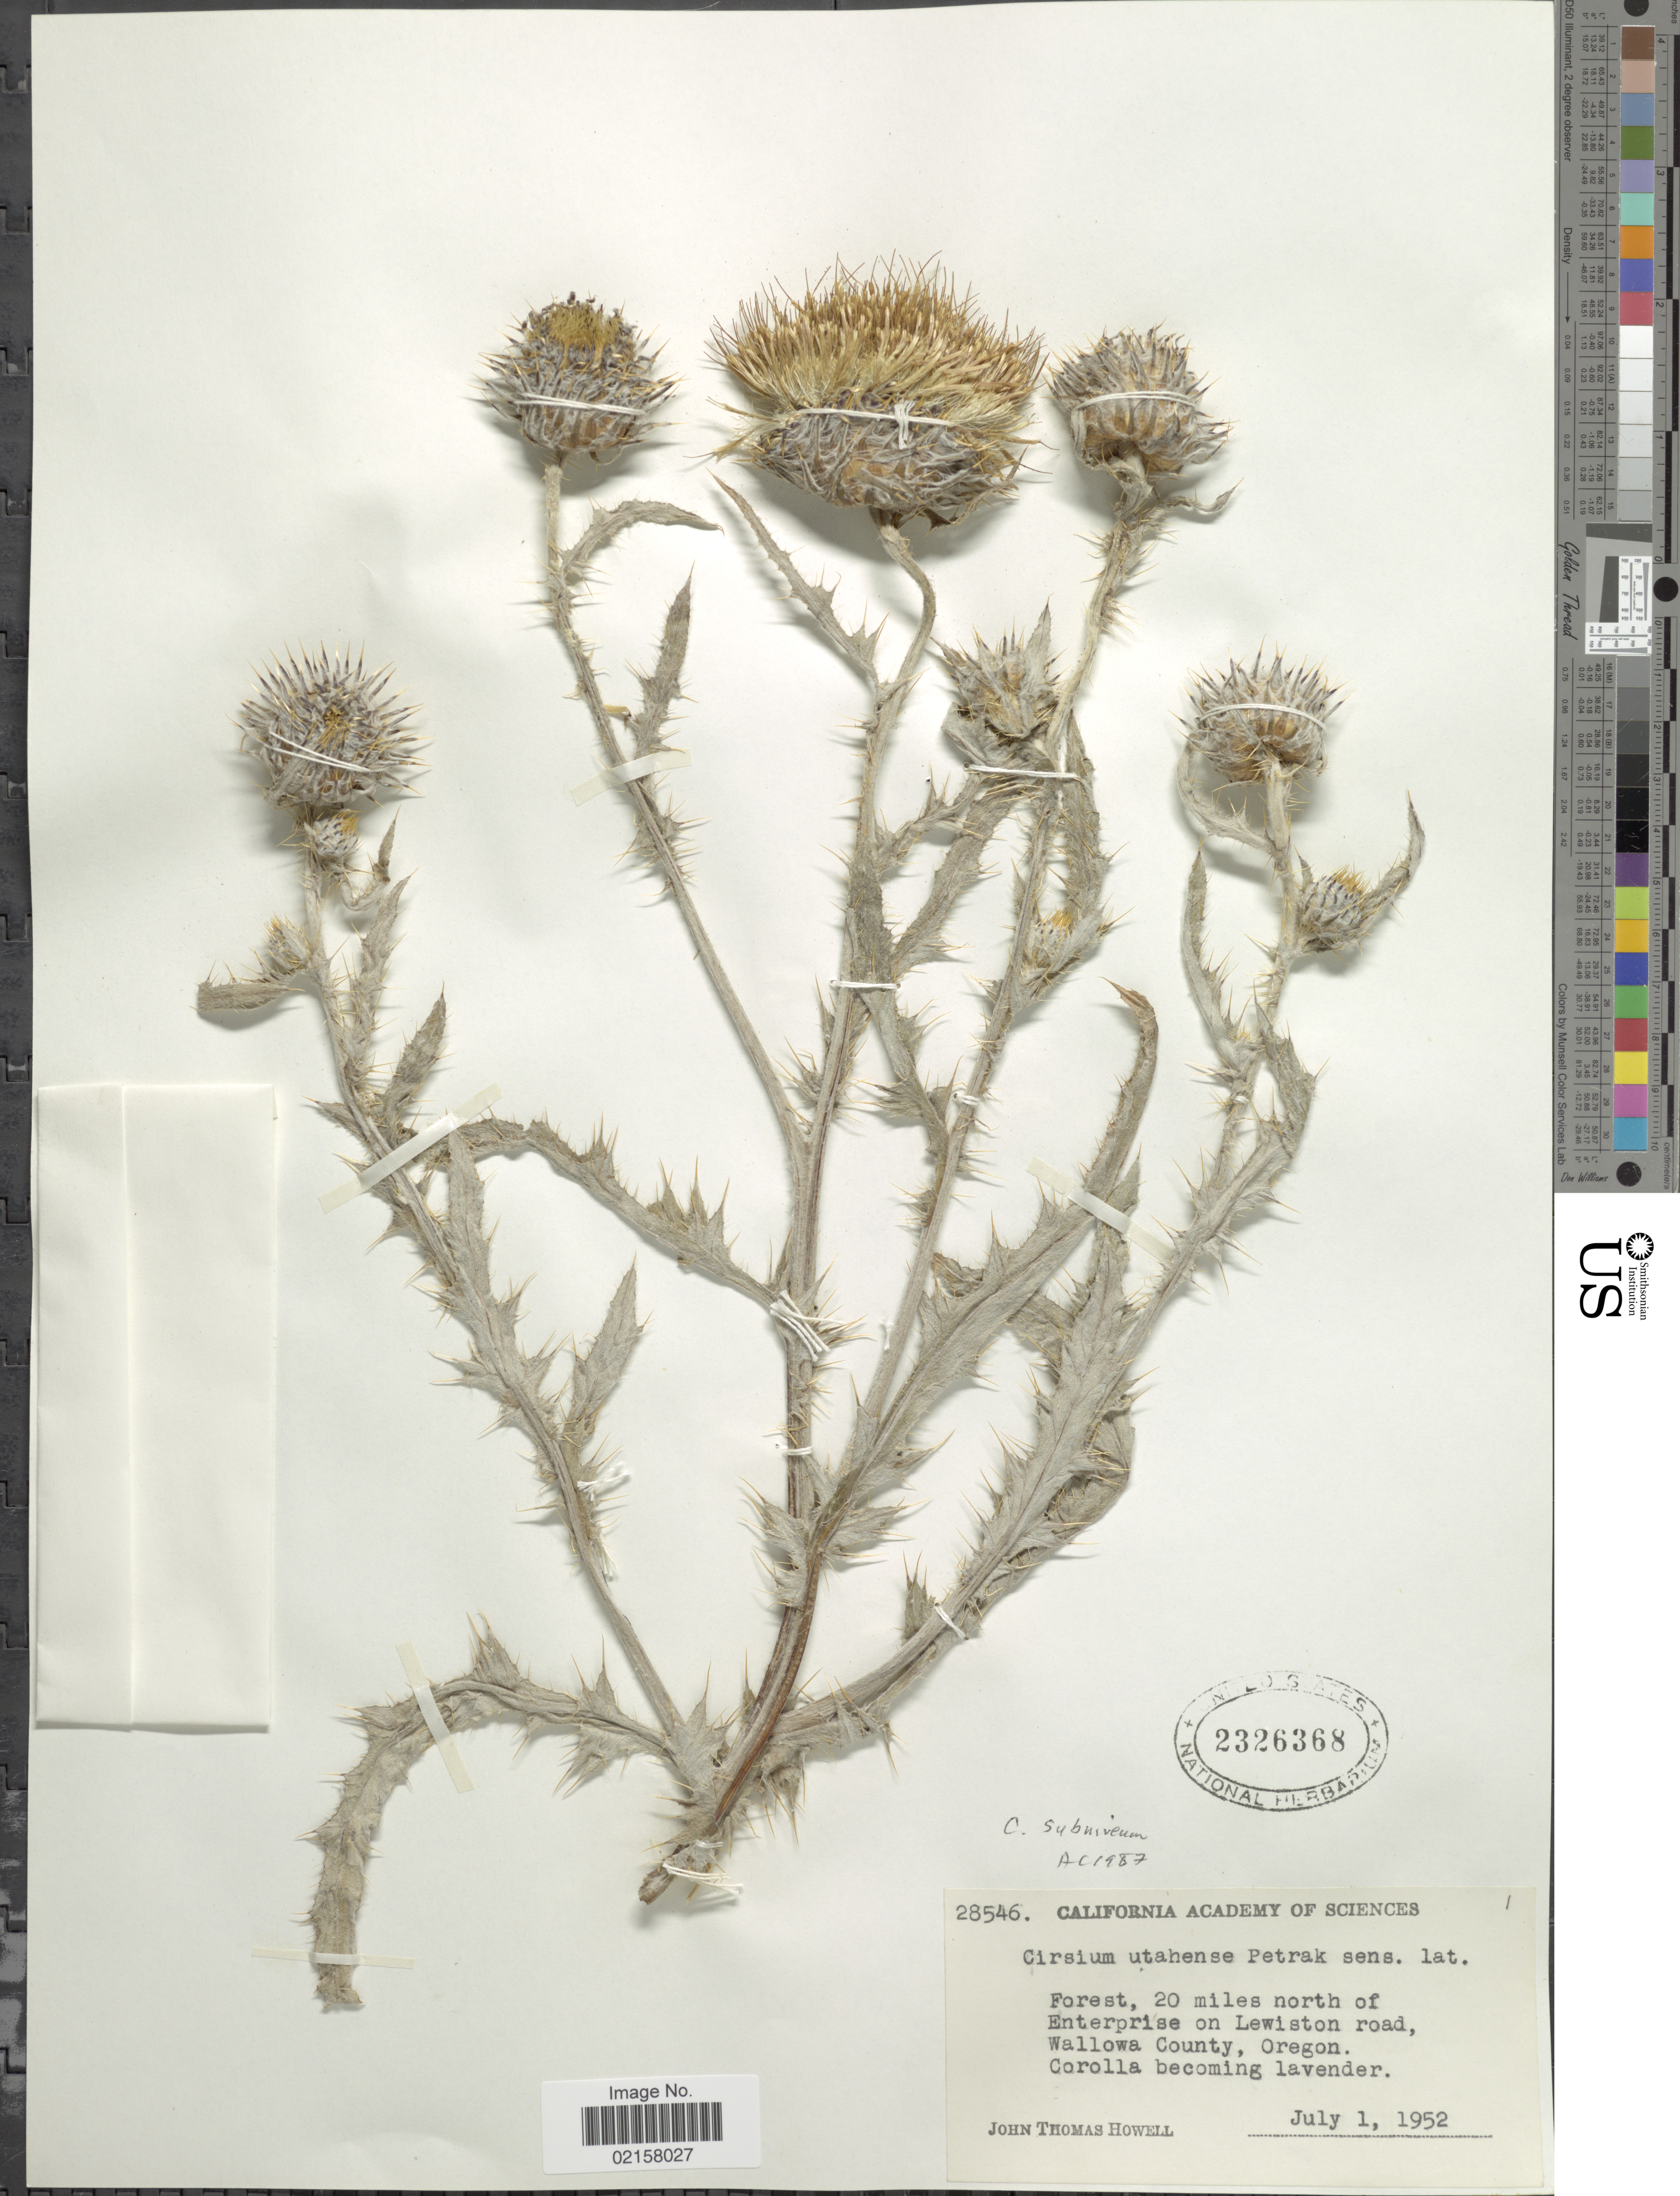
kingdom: Plantae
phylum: Tracheophyta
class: Magnoliopsida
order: Asterales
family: Asteraceae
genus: Cirsium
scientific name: Cirsium neomexicanum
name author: A. Gray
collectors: J. T. Howell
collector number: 28546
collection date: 1952-07-01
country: United States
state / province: Oregon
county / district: Wallowa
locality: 20 miles north of Enterprise on Lewiston road, Wallowa County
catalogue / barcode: US 2326368